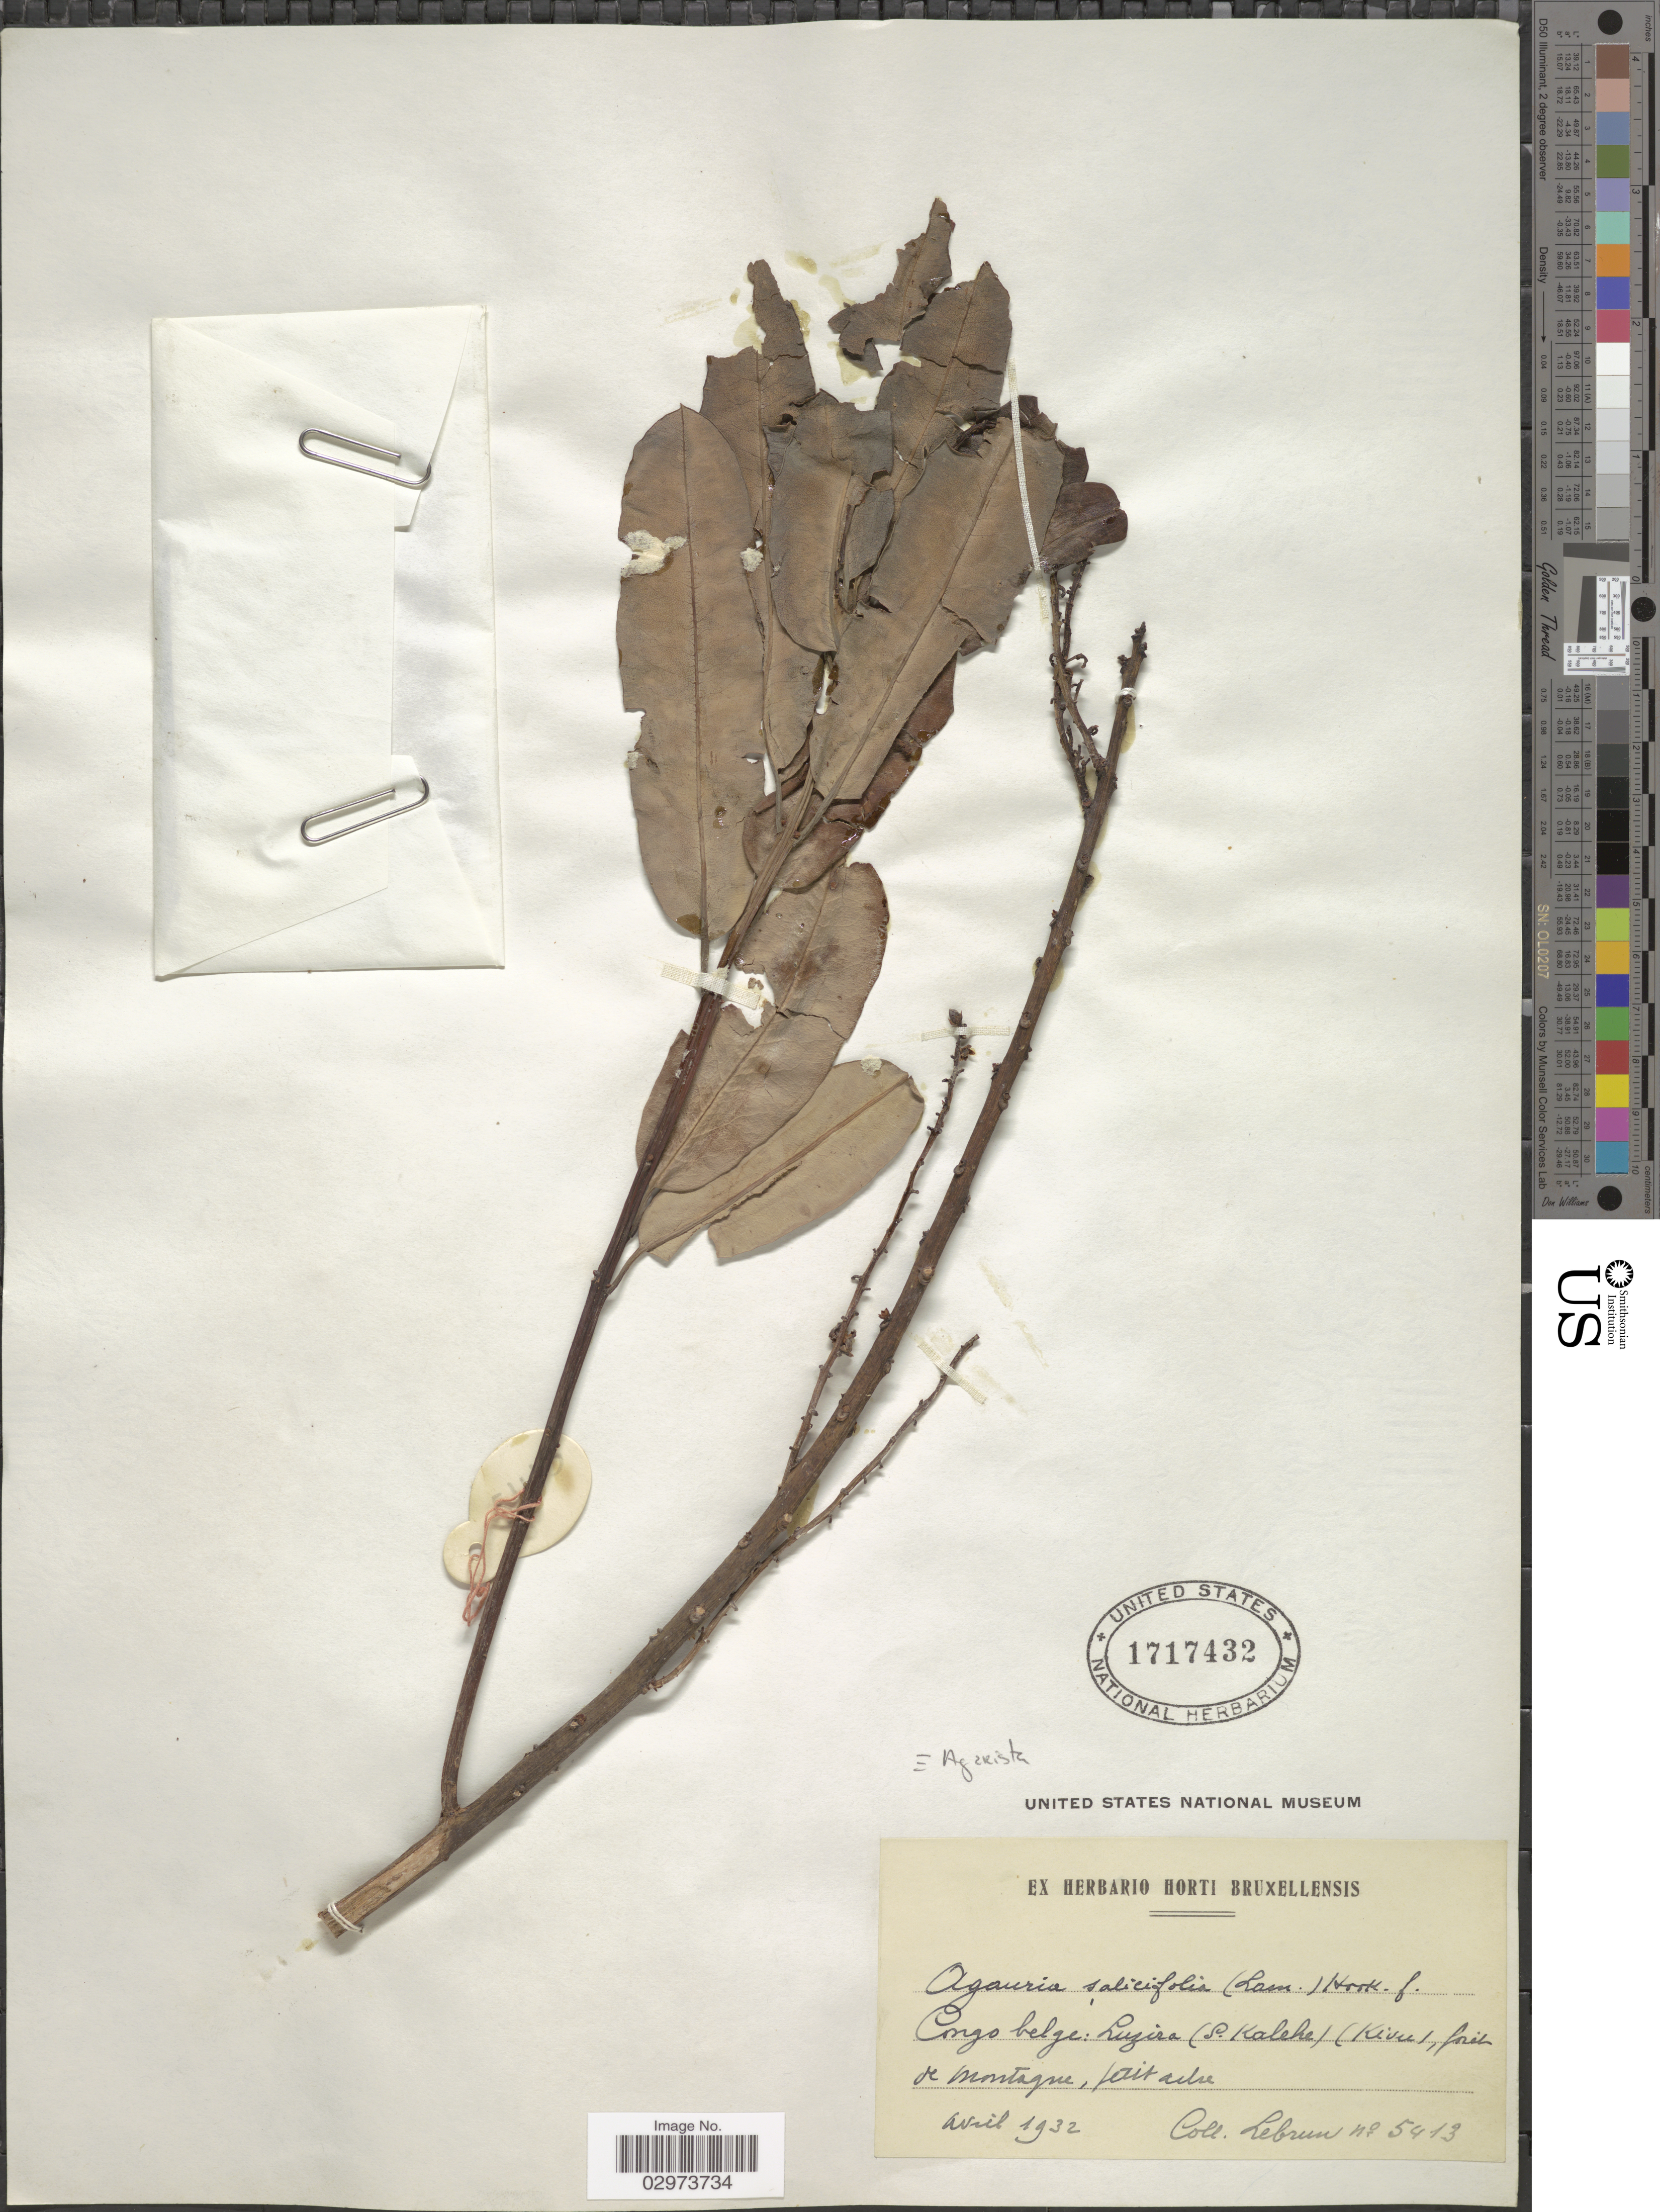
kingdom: Plantae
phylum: Tracheophyta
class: Magnoliopsida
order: Ericales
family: Ericaceae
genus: Agarista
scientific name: Agarista salicifolia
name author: (Lam.) G. Don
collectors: J.A. Lebrun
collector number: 5413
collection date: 1932-04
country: Congo, Democratic Republic of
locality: Congo belge: Luzira (S. Kalehe) (Kivu).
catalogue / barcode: US 1717432